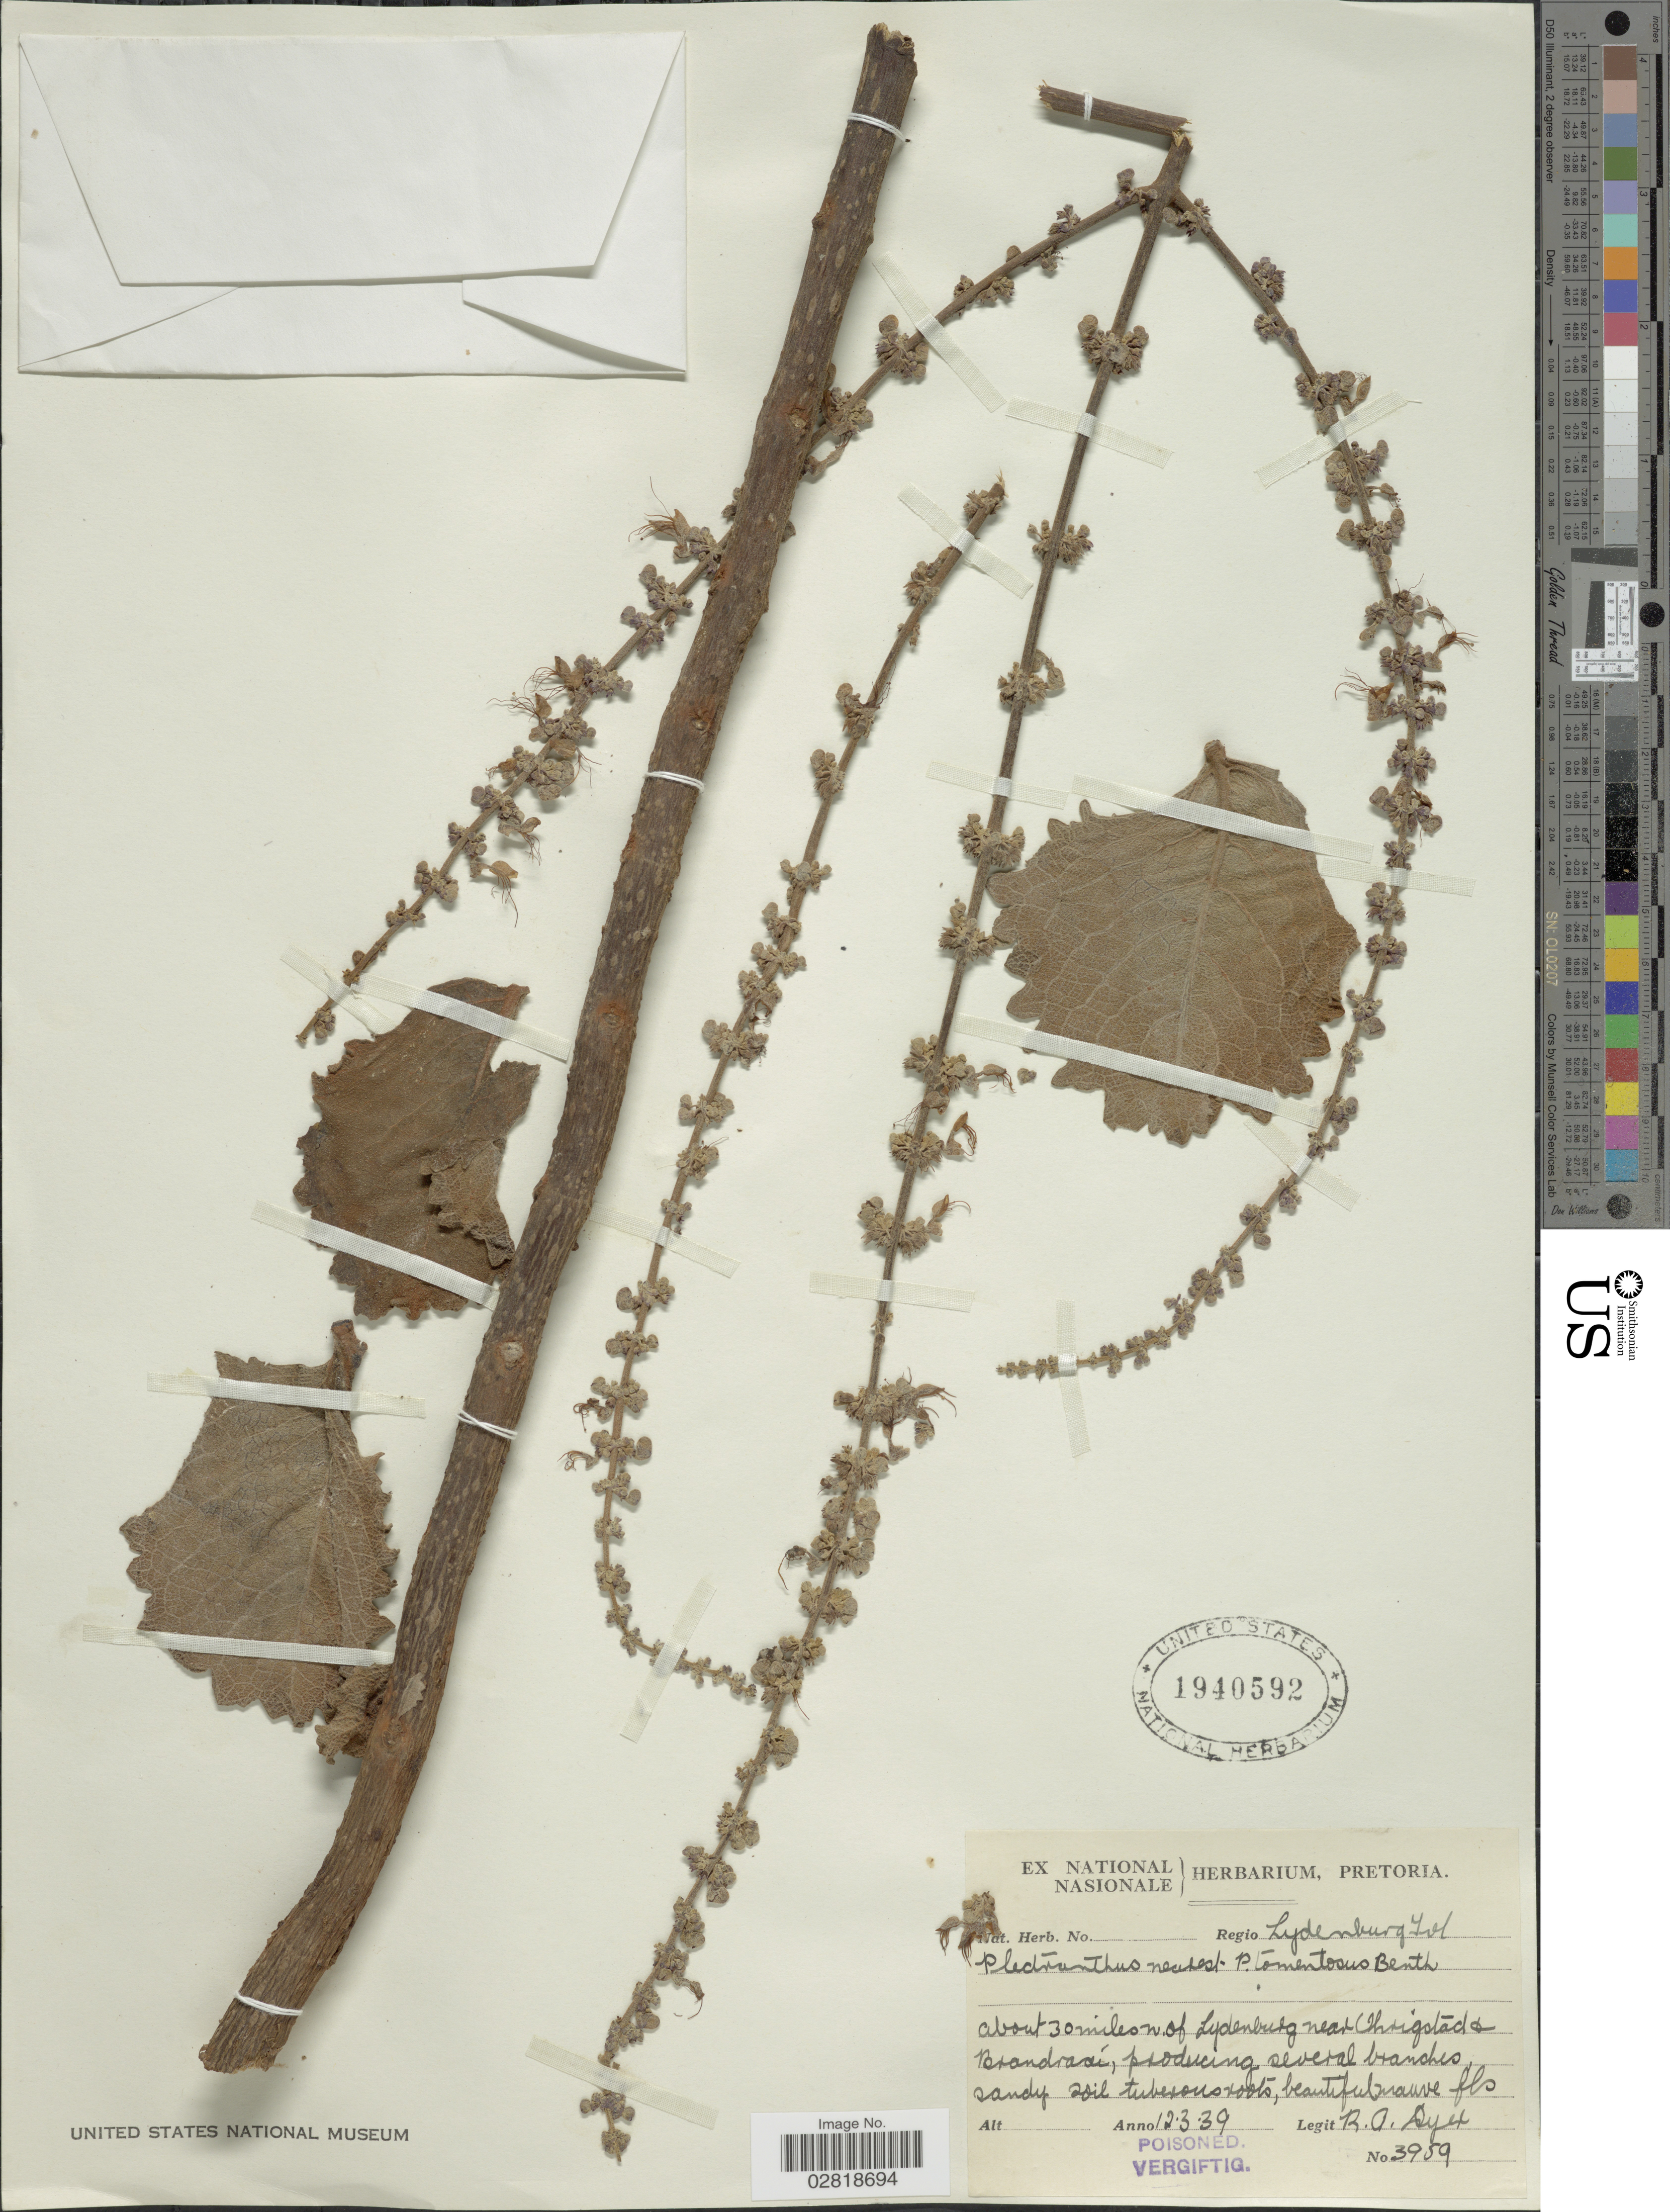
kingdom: Plantae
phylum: Tracheophyta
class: Magnoliopsida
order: Lamiales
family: Lamiaceae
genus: Plectranthus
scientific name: Plectranthus tomentosus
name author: Benth.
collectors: R. A. Dyer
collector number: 3959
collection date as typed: Transcribed d/m/y: 12/3/39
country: South Africa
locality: Regio Lydenburg Tvl. About 30 miles n. of Lydenburg near Chrigated & Brandraai, producing several branches.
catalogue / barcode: US 1940592